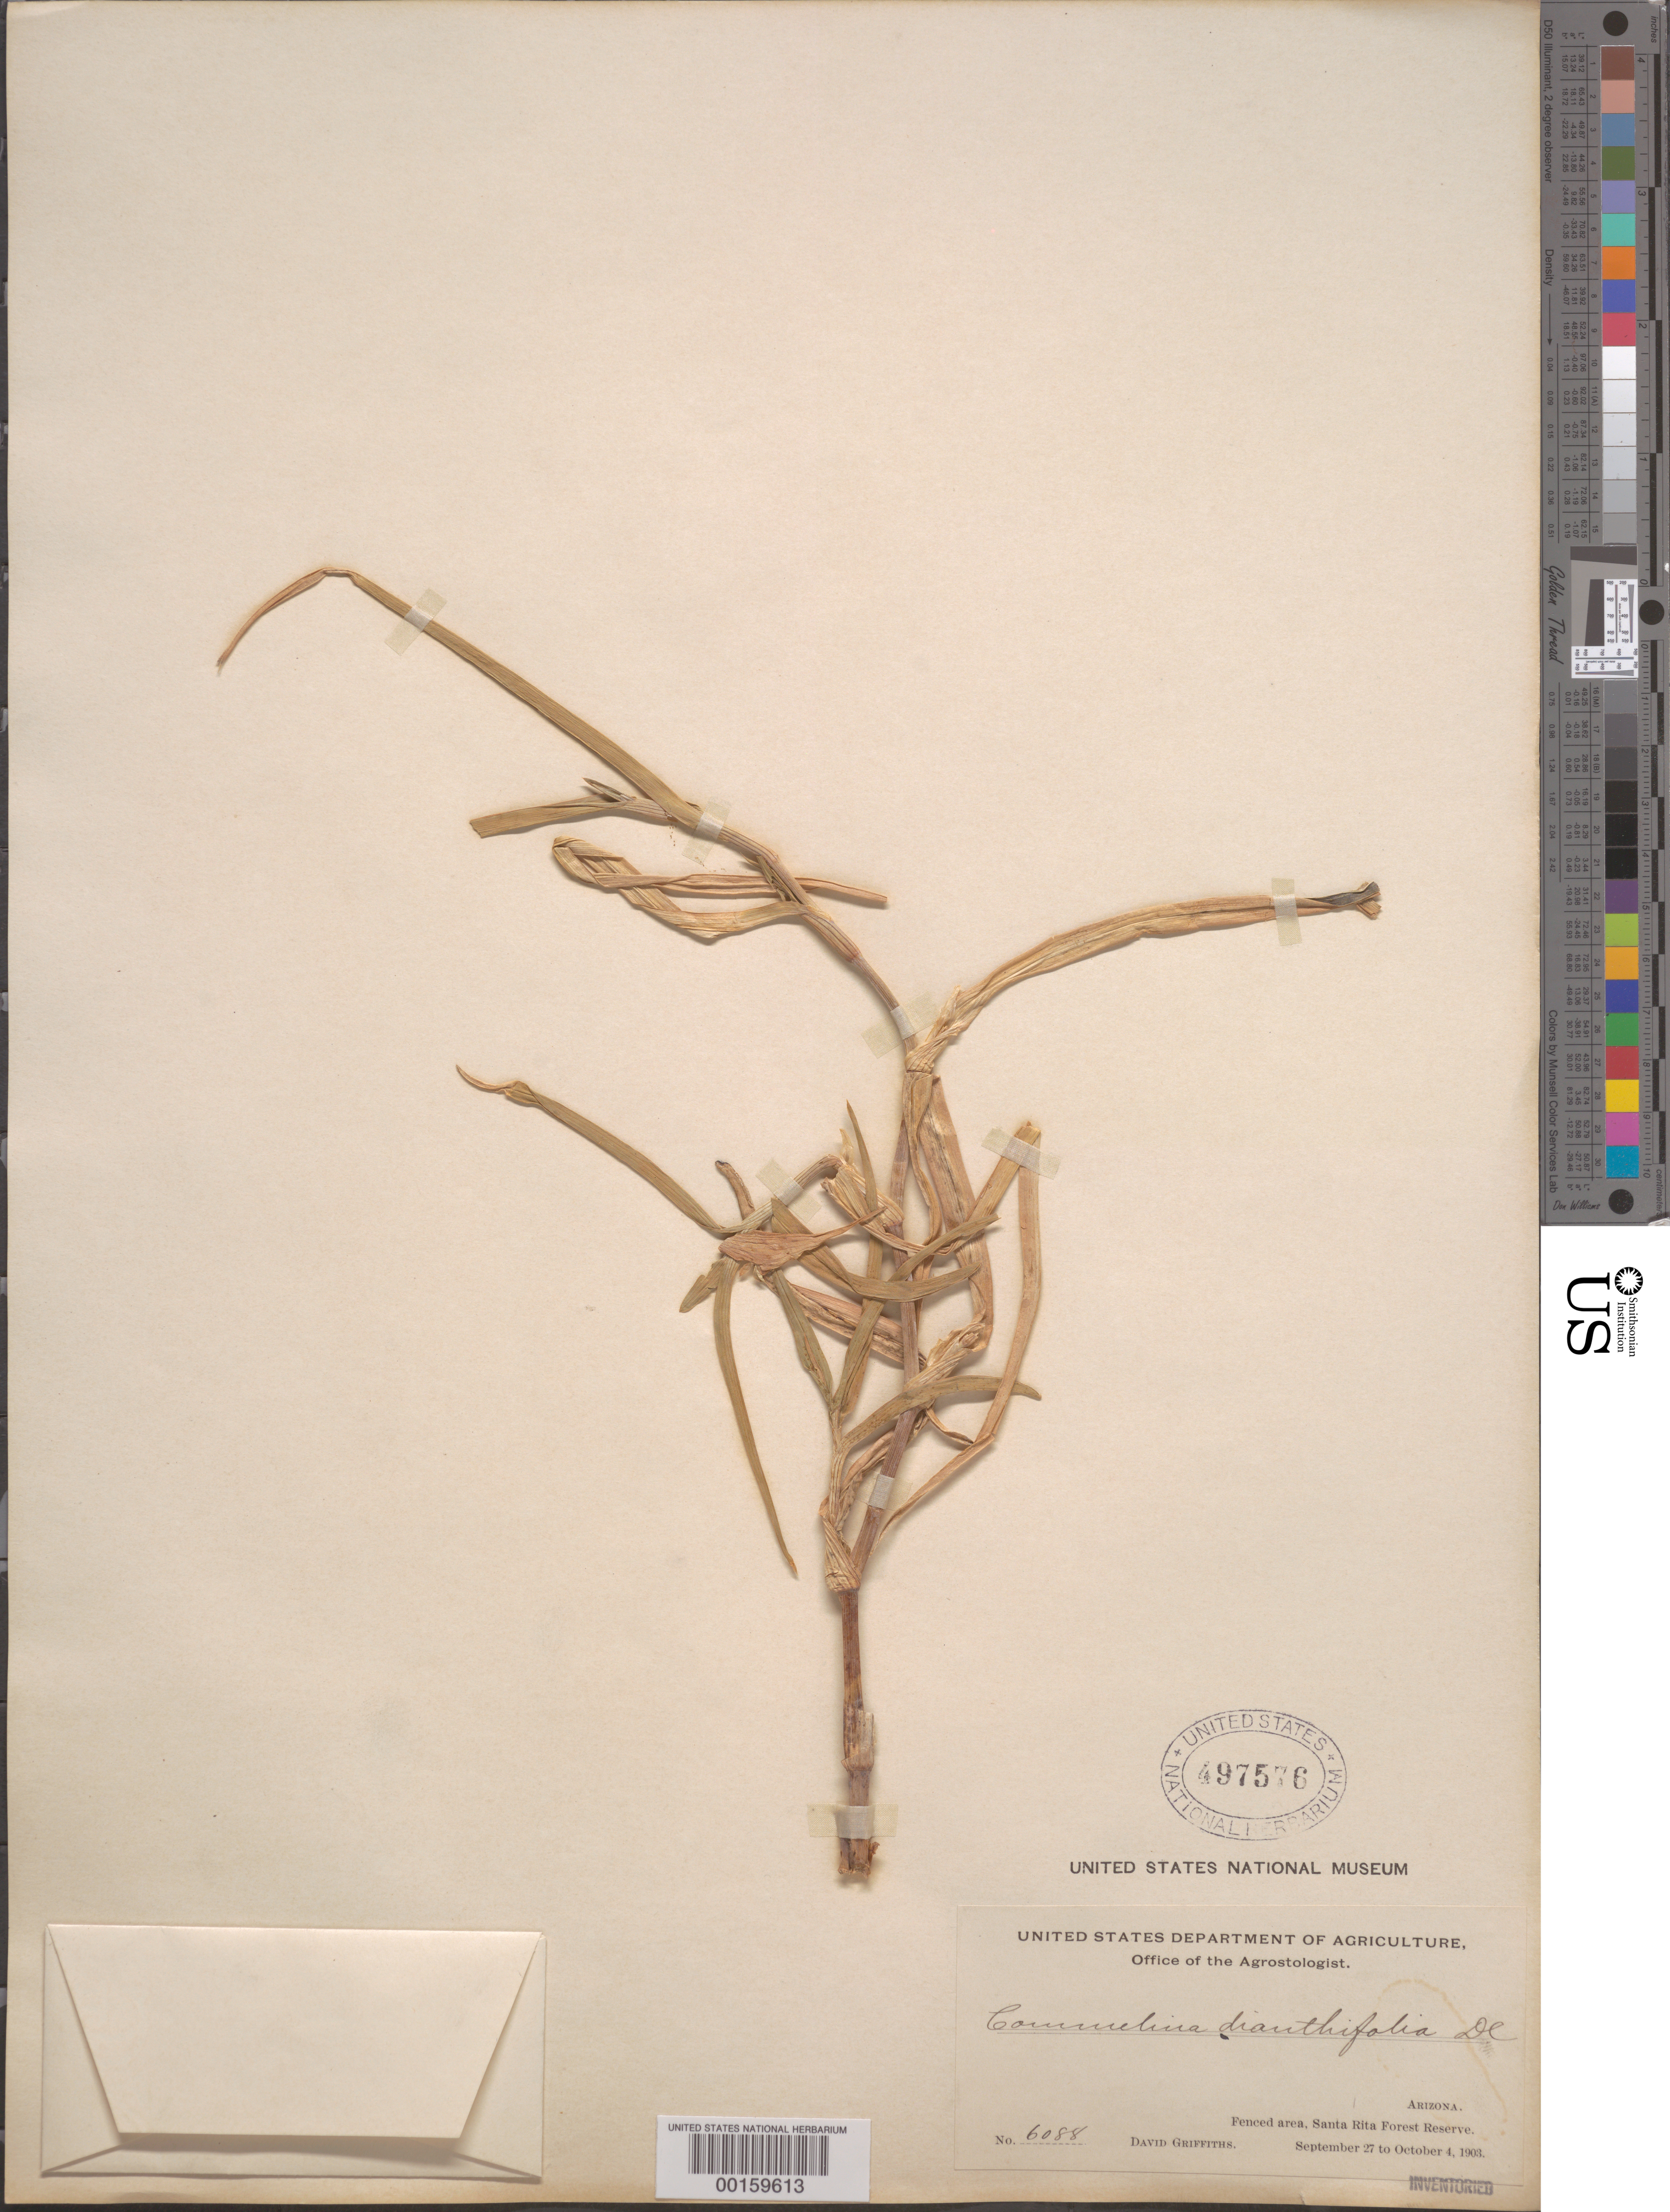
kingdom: Plantae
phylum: Tracheophyta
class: Liliopsida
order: Commelinales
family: Commelinaceae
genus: Commelina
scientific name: Commelina dianthifolia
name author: Redouté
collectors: D. Griffiths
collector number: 6088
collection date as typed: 27 Sep 1903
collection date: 1903-09-27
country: United States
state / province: Arizona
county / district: Santa Cruz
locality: Fenced area, santa rita forest reserve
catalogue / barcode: US 497576